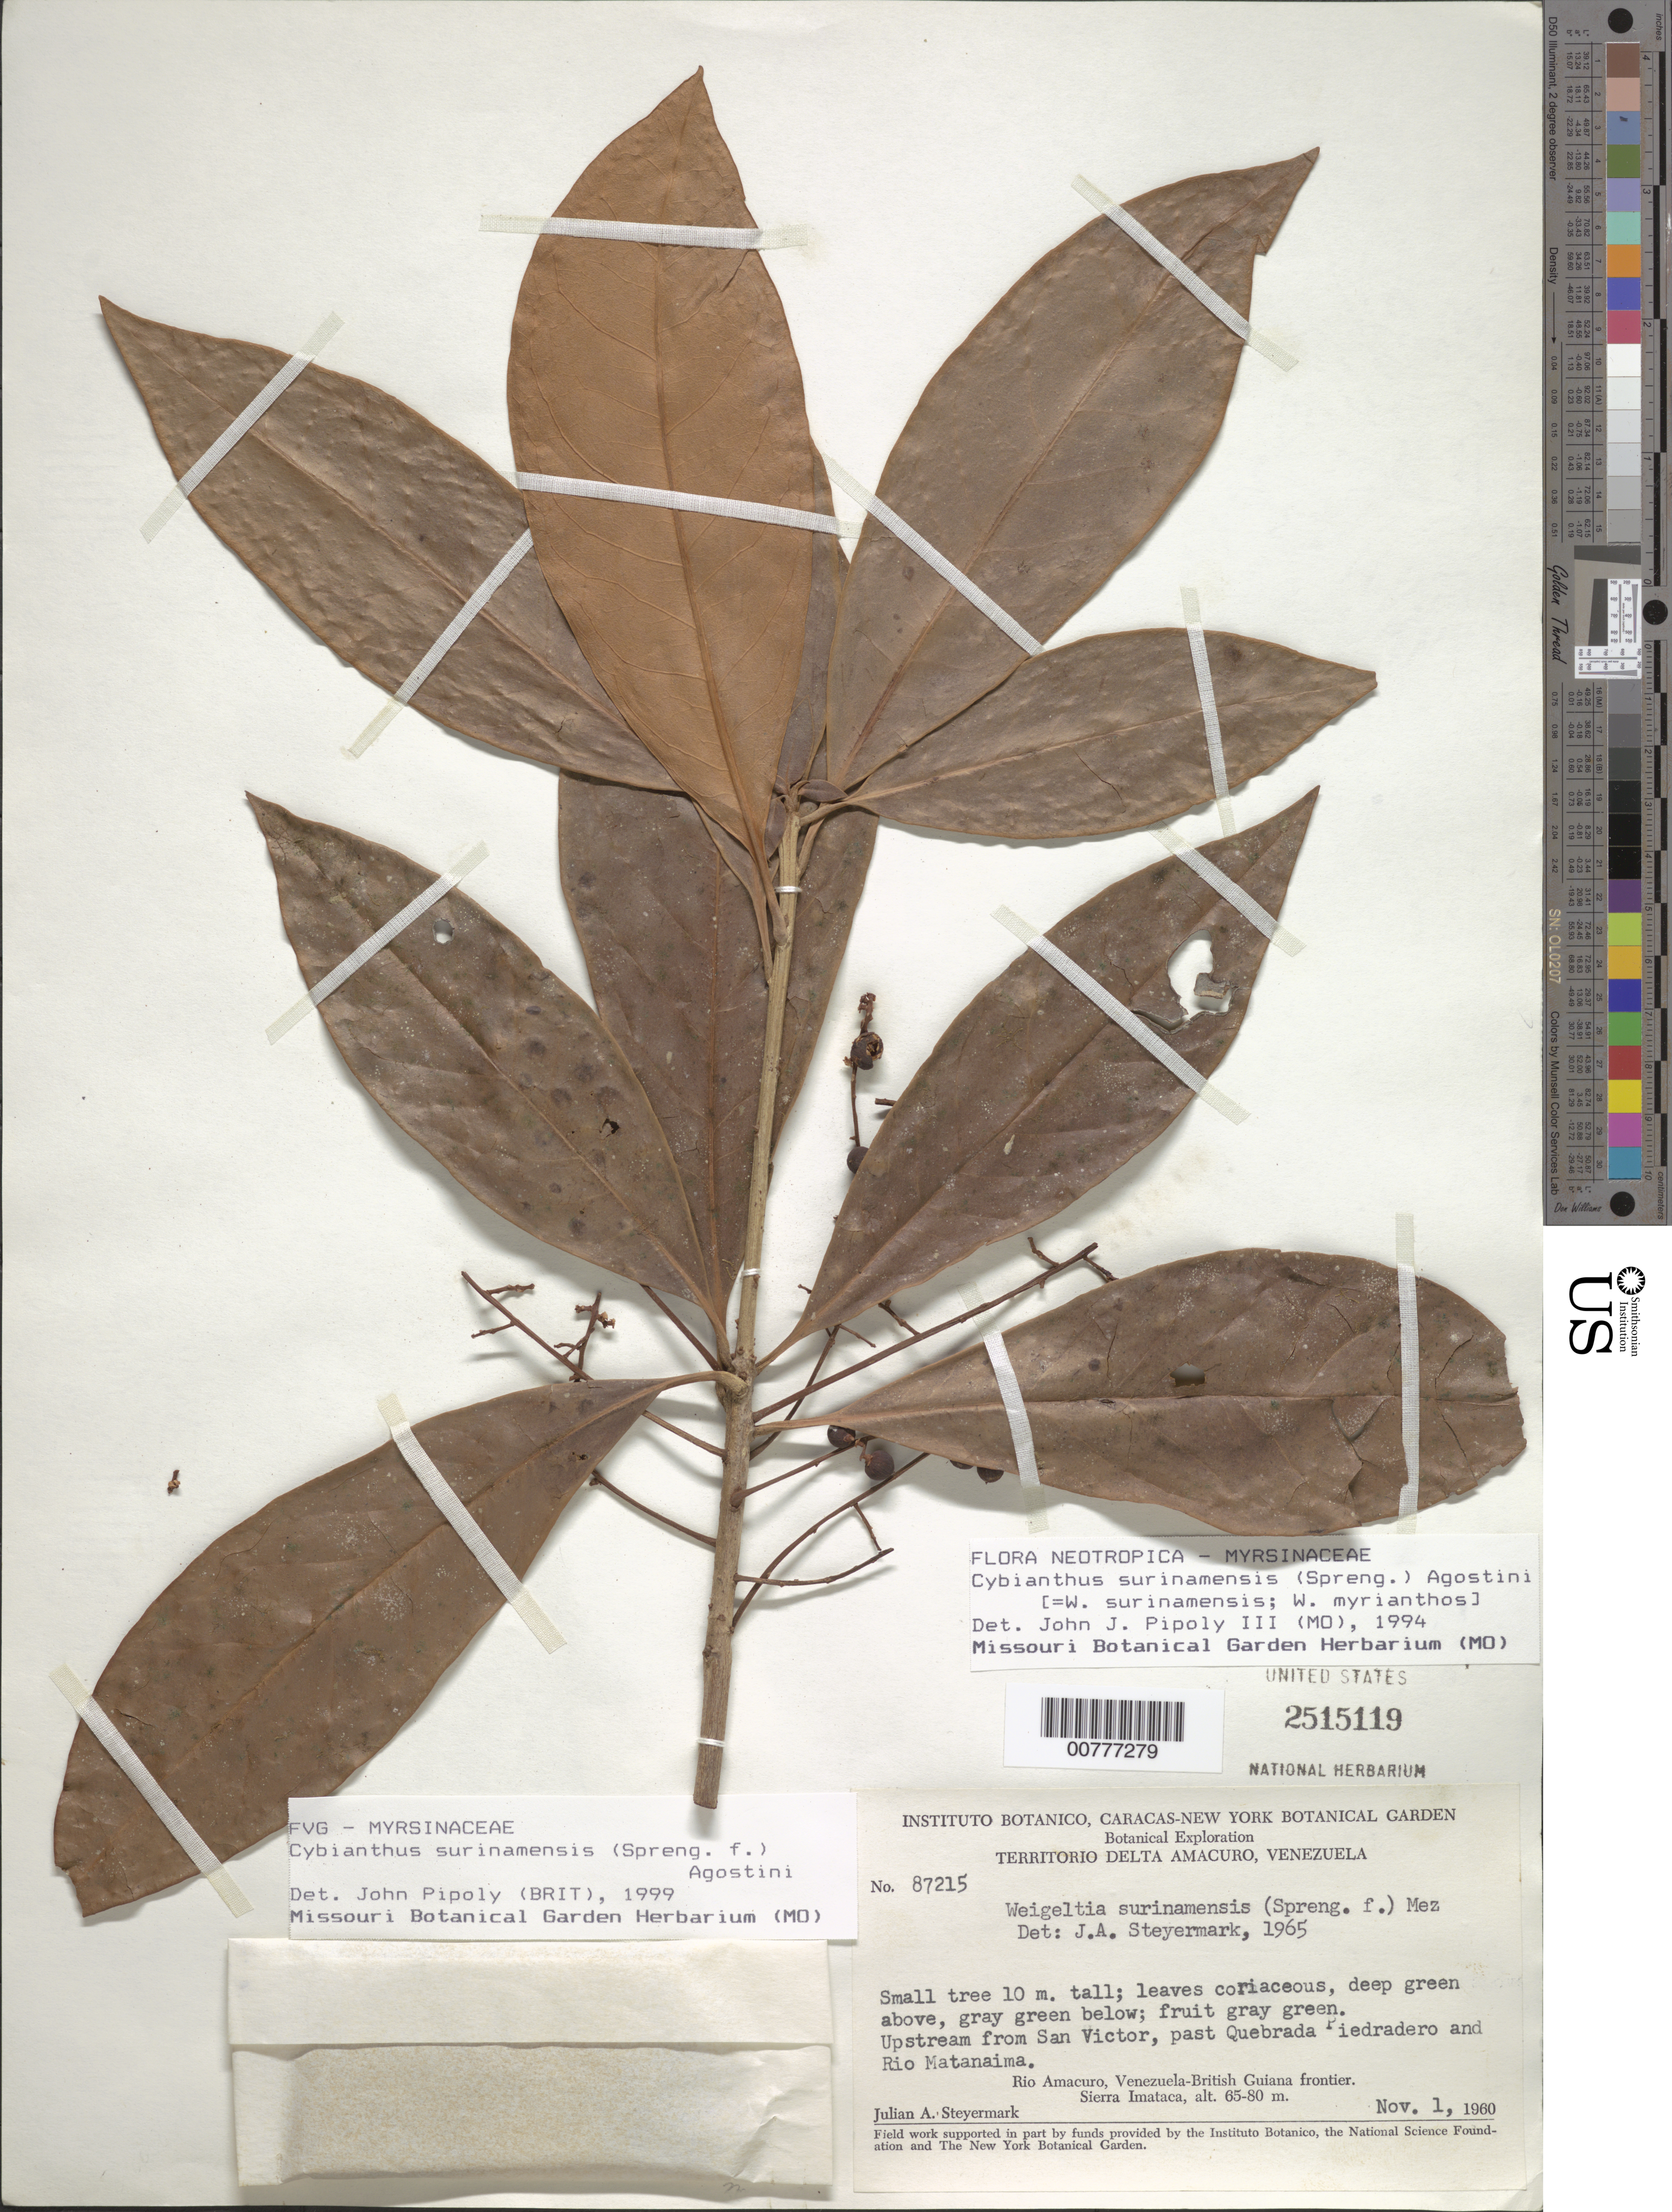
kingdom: Plantae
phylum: Tracheophyta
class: Magnoliopsida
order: Ericales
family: Primulaceae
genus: Cybianthus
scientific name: Cybianthus surinamensis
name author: (Spreng.) G. Agostini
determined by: Pipoly, J. J., III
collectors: J. Steyermark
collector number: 87215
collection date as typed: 1-Nov-60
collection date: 1960-11-01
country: Venezuela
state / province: Delta Amacuro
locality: Río Amacuro, Venezuela-British Guiana frontier, Sierra Imataca; upstream from San Victor, past Quebrada Piedradero and Río Matanaima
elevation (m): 65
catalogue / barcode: US 2515119